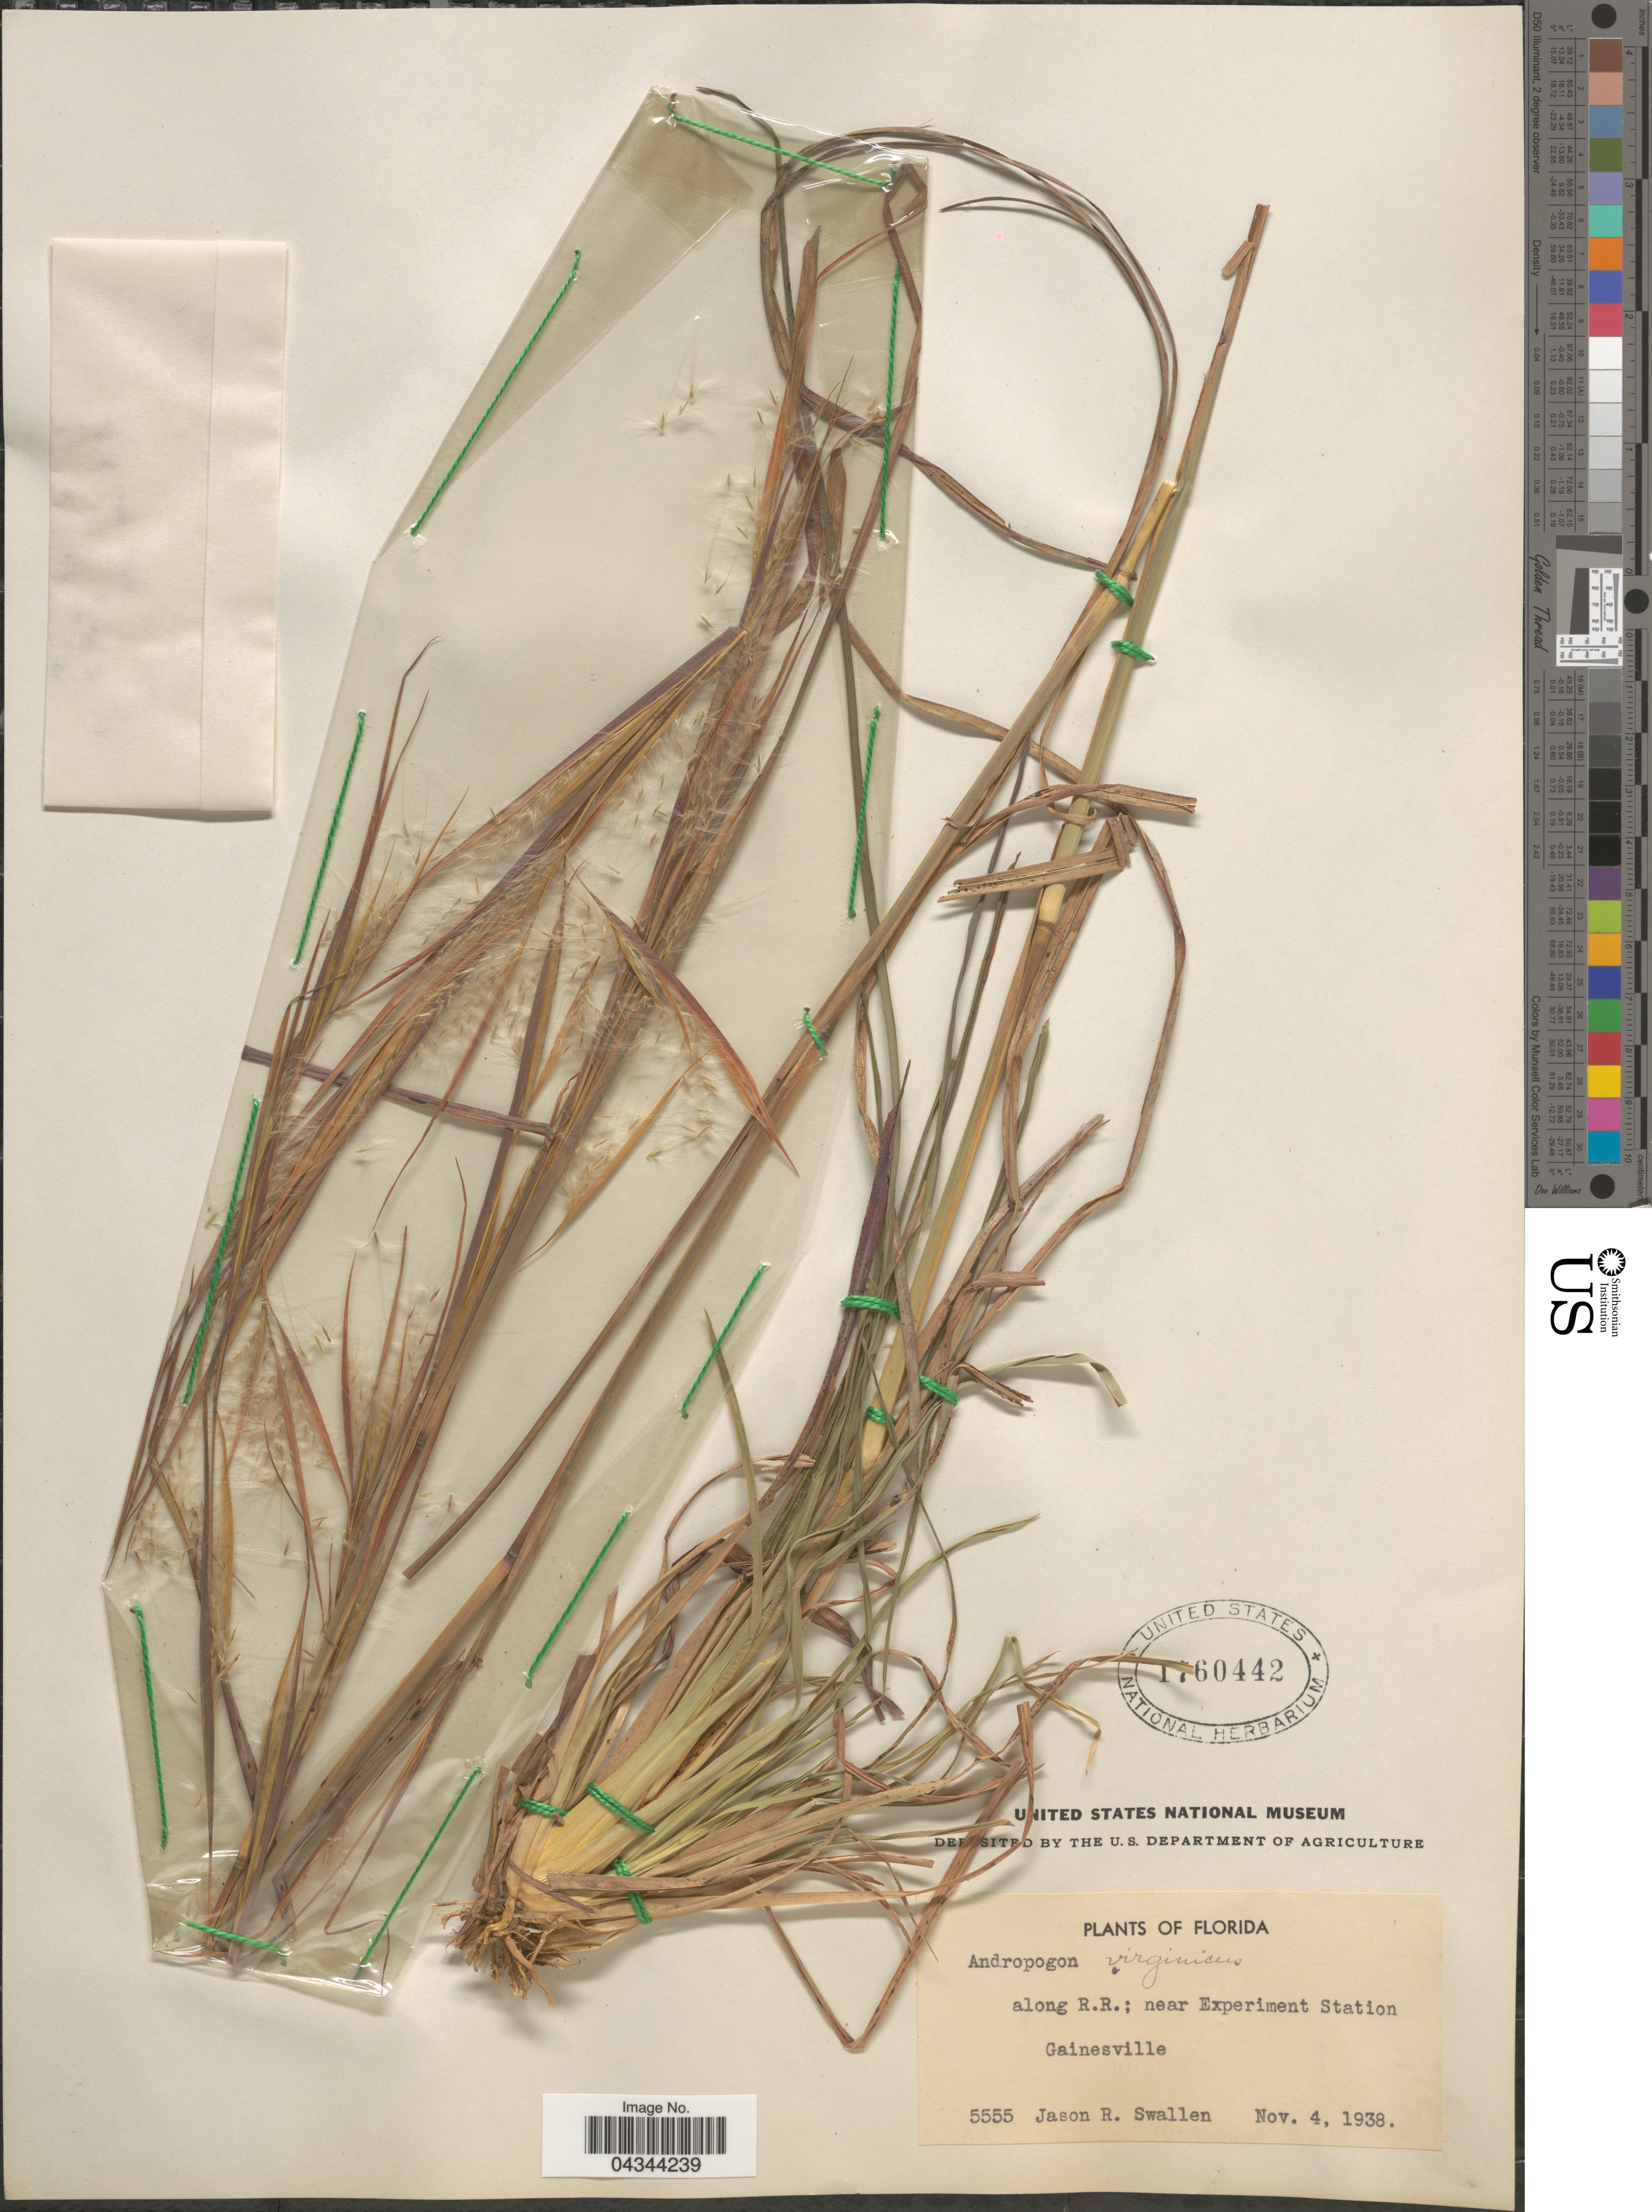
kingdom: Plantae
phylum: Tracheophyta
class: Liliopsida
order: Poales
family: Poaceae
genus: Andropogon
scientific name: Andropogon virginicus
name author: L.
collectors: J. R. Swallen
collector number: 5555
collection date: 1938-11-04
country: United States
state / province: Florida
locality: Along R.R.; near Experiment Station. Gainesville.